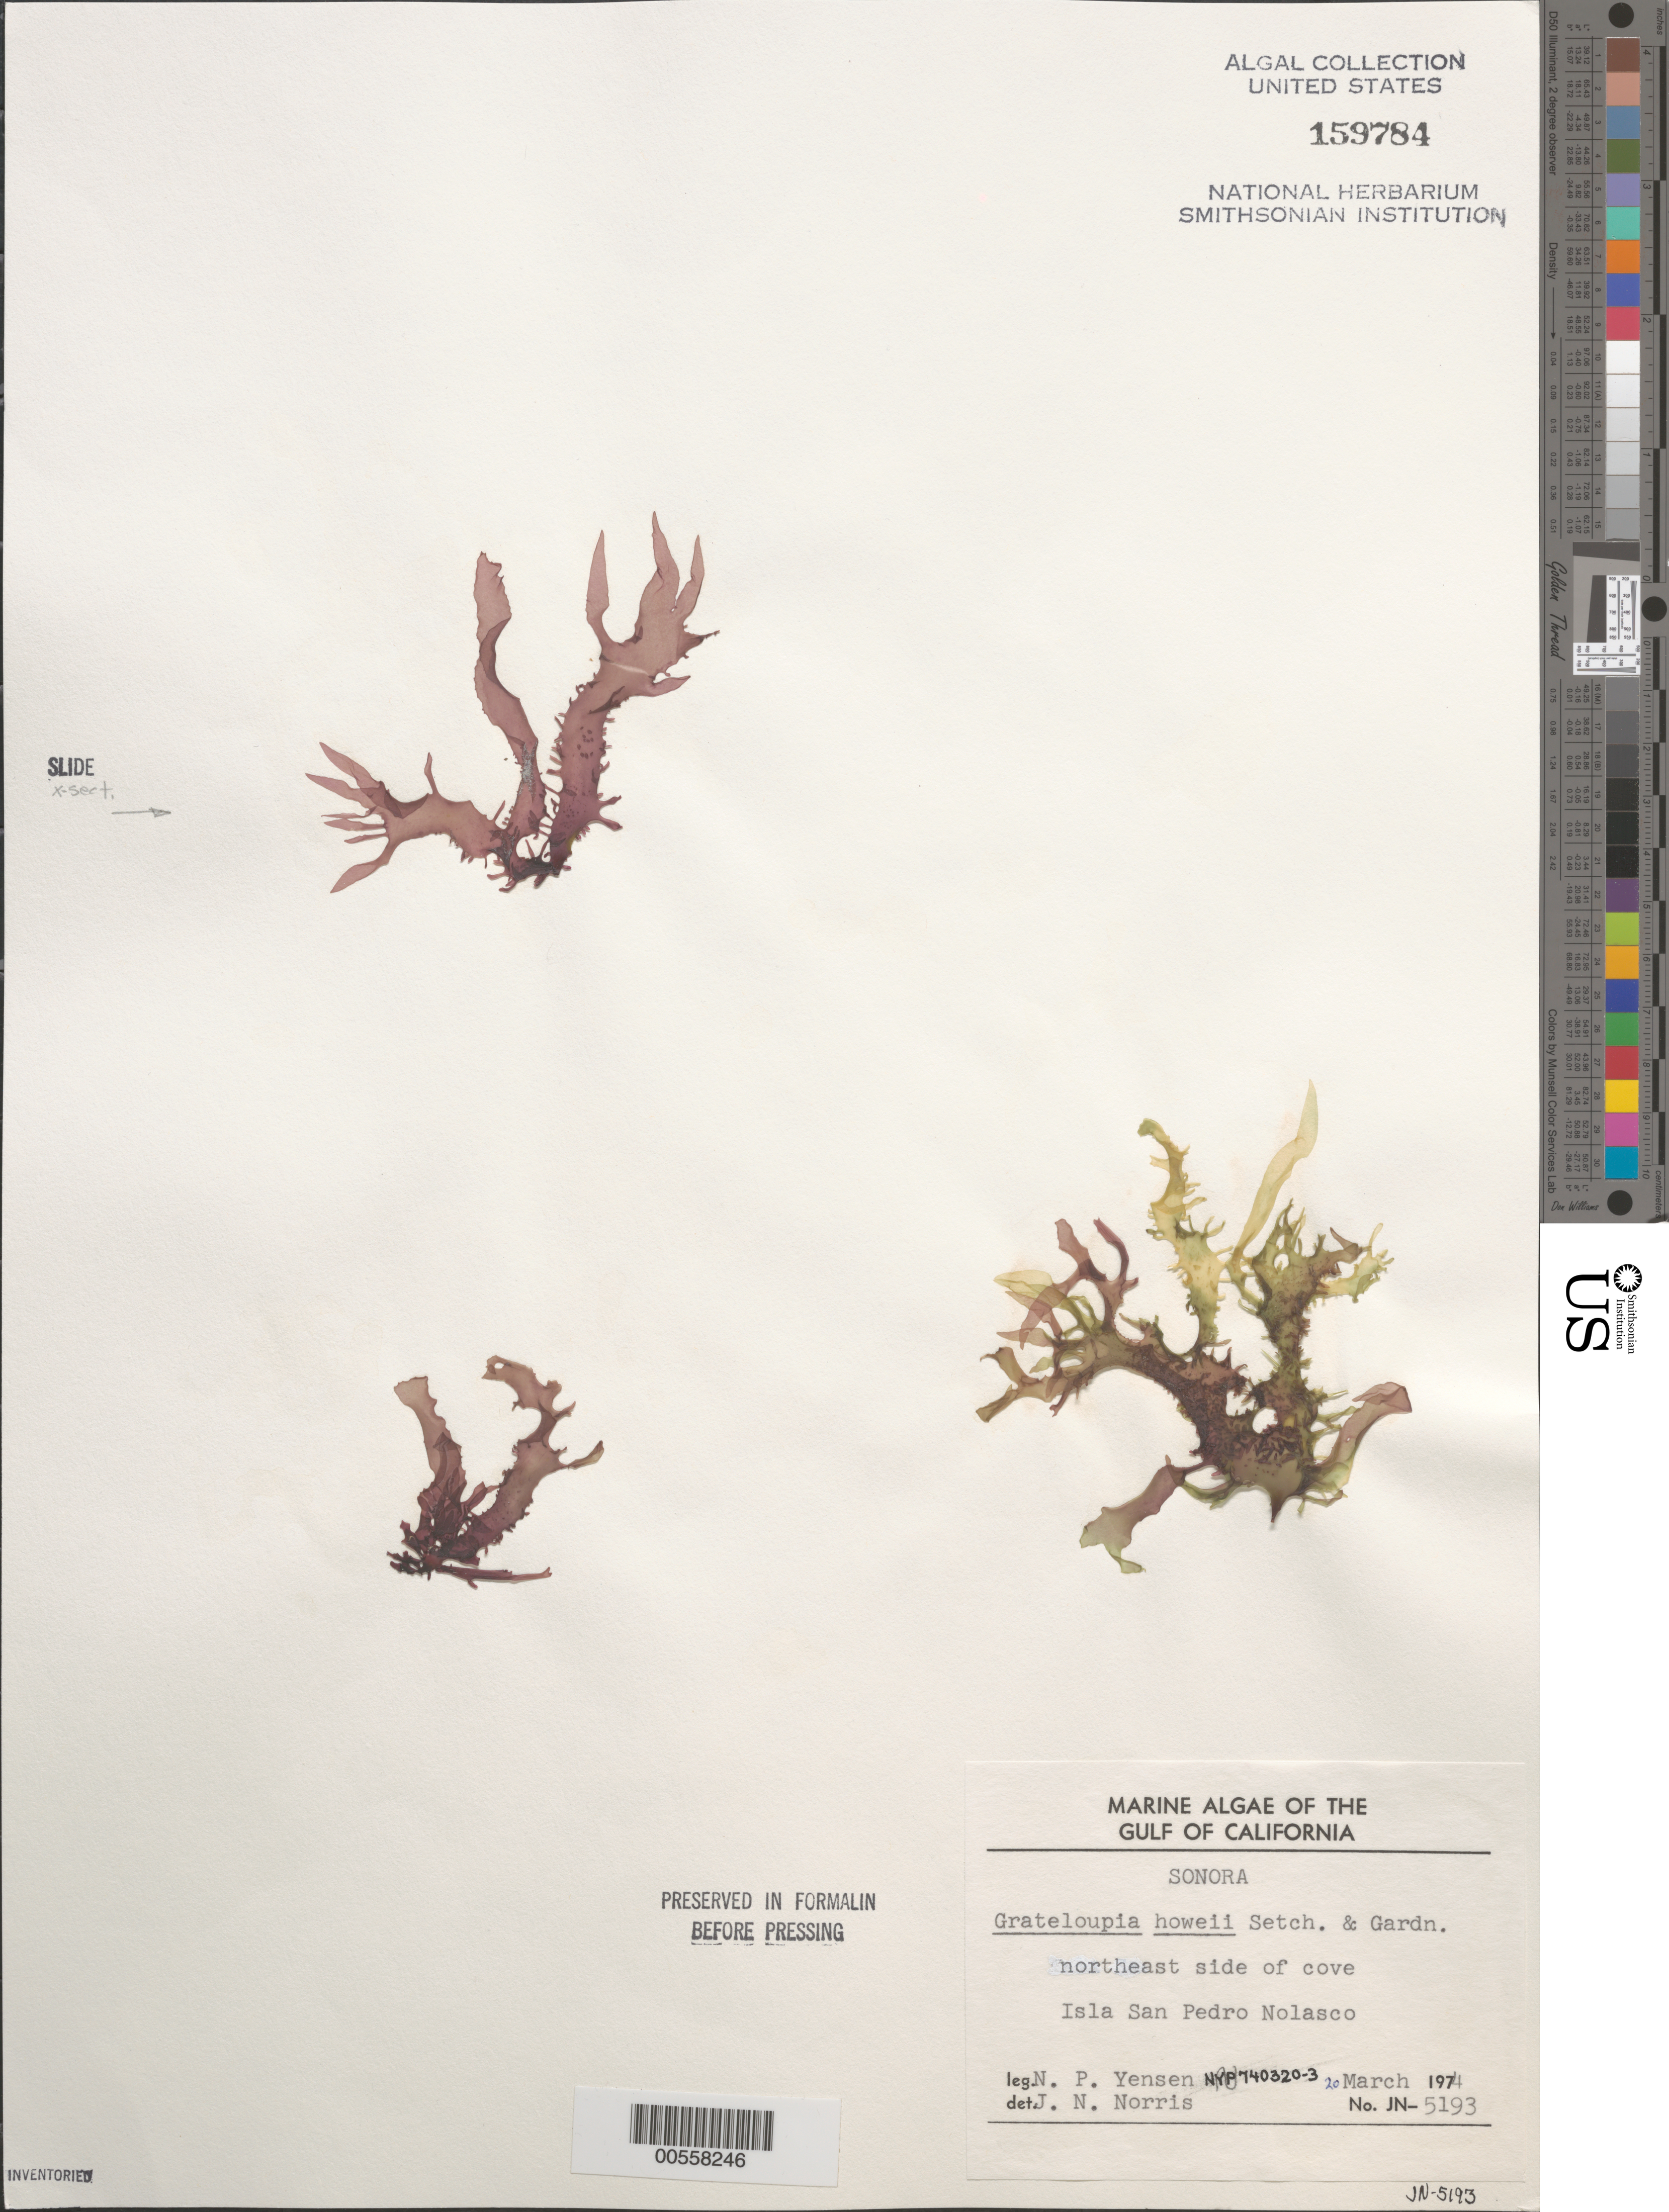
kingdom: Plantae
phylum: Rhodophyta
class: Florideophyceae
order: Halymeniales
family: Halymeniaceae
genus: Grateloupia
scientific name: Grateloupia howeii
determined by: Norris, James N.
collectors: N. Yensen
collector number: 740320-3 & JN-5193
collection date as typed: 20 Mar 1974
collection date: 1974-03-20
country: Mexico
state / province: Sonora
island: Isla San Pedro Nolasco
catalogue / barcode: US 159784